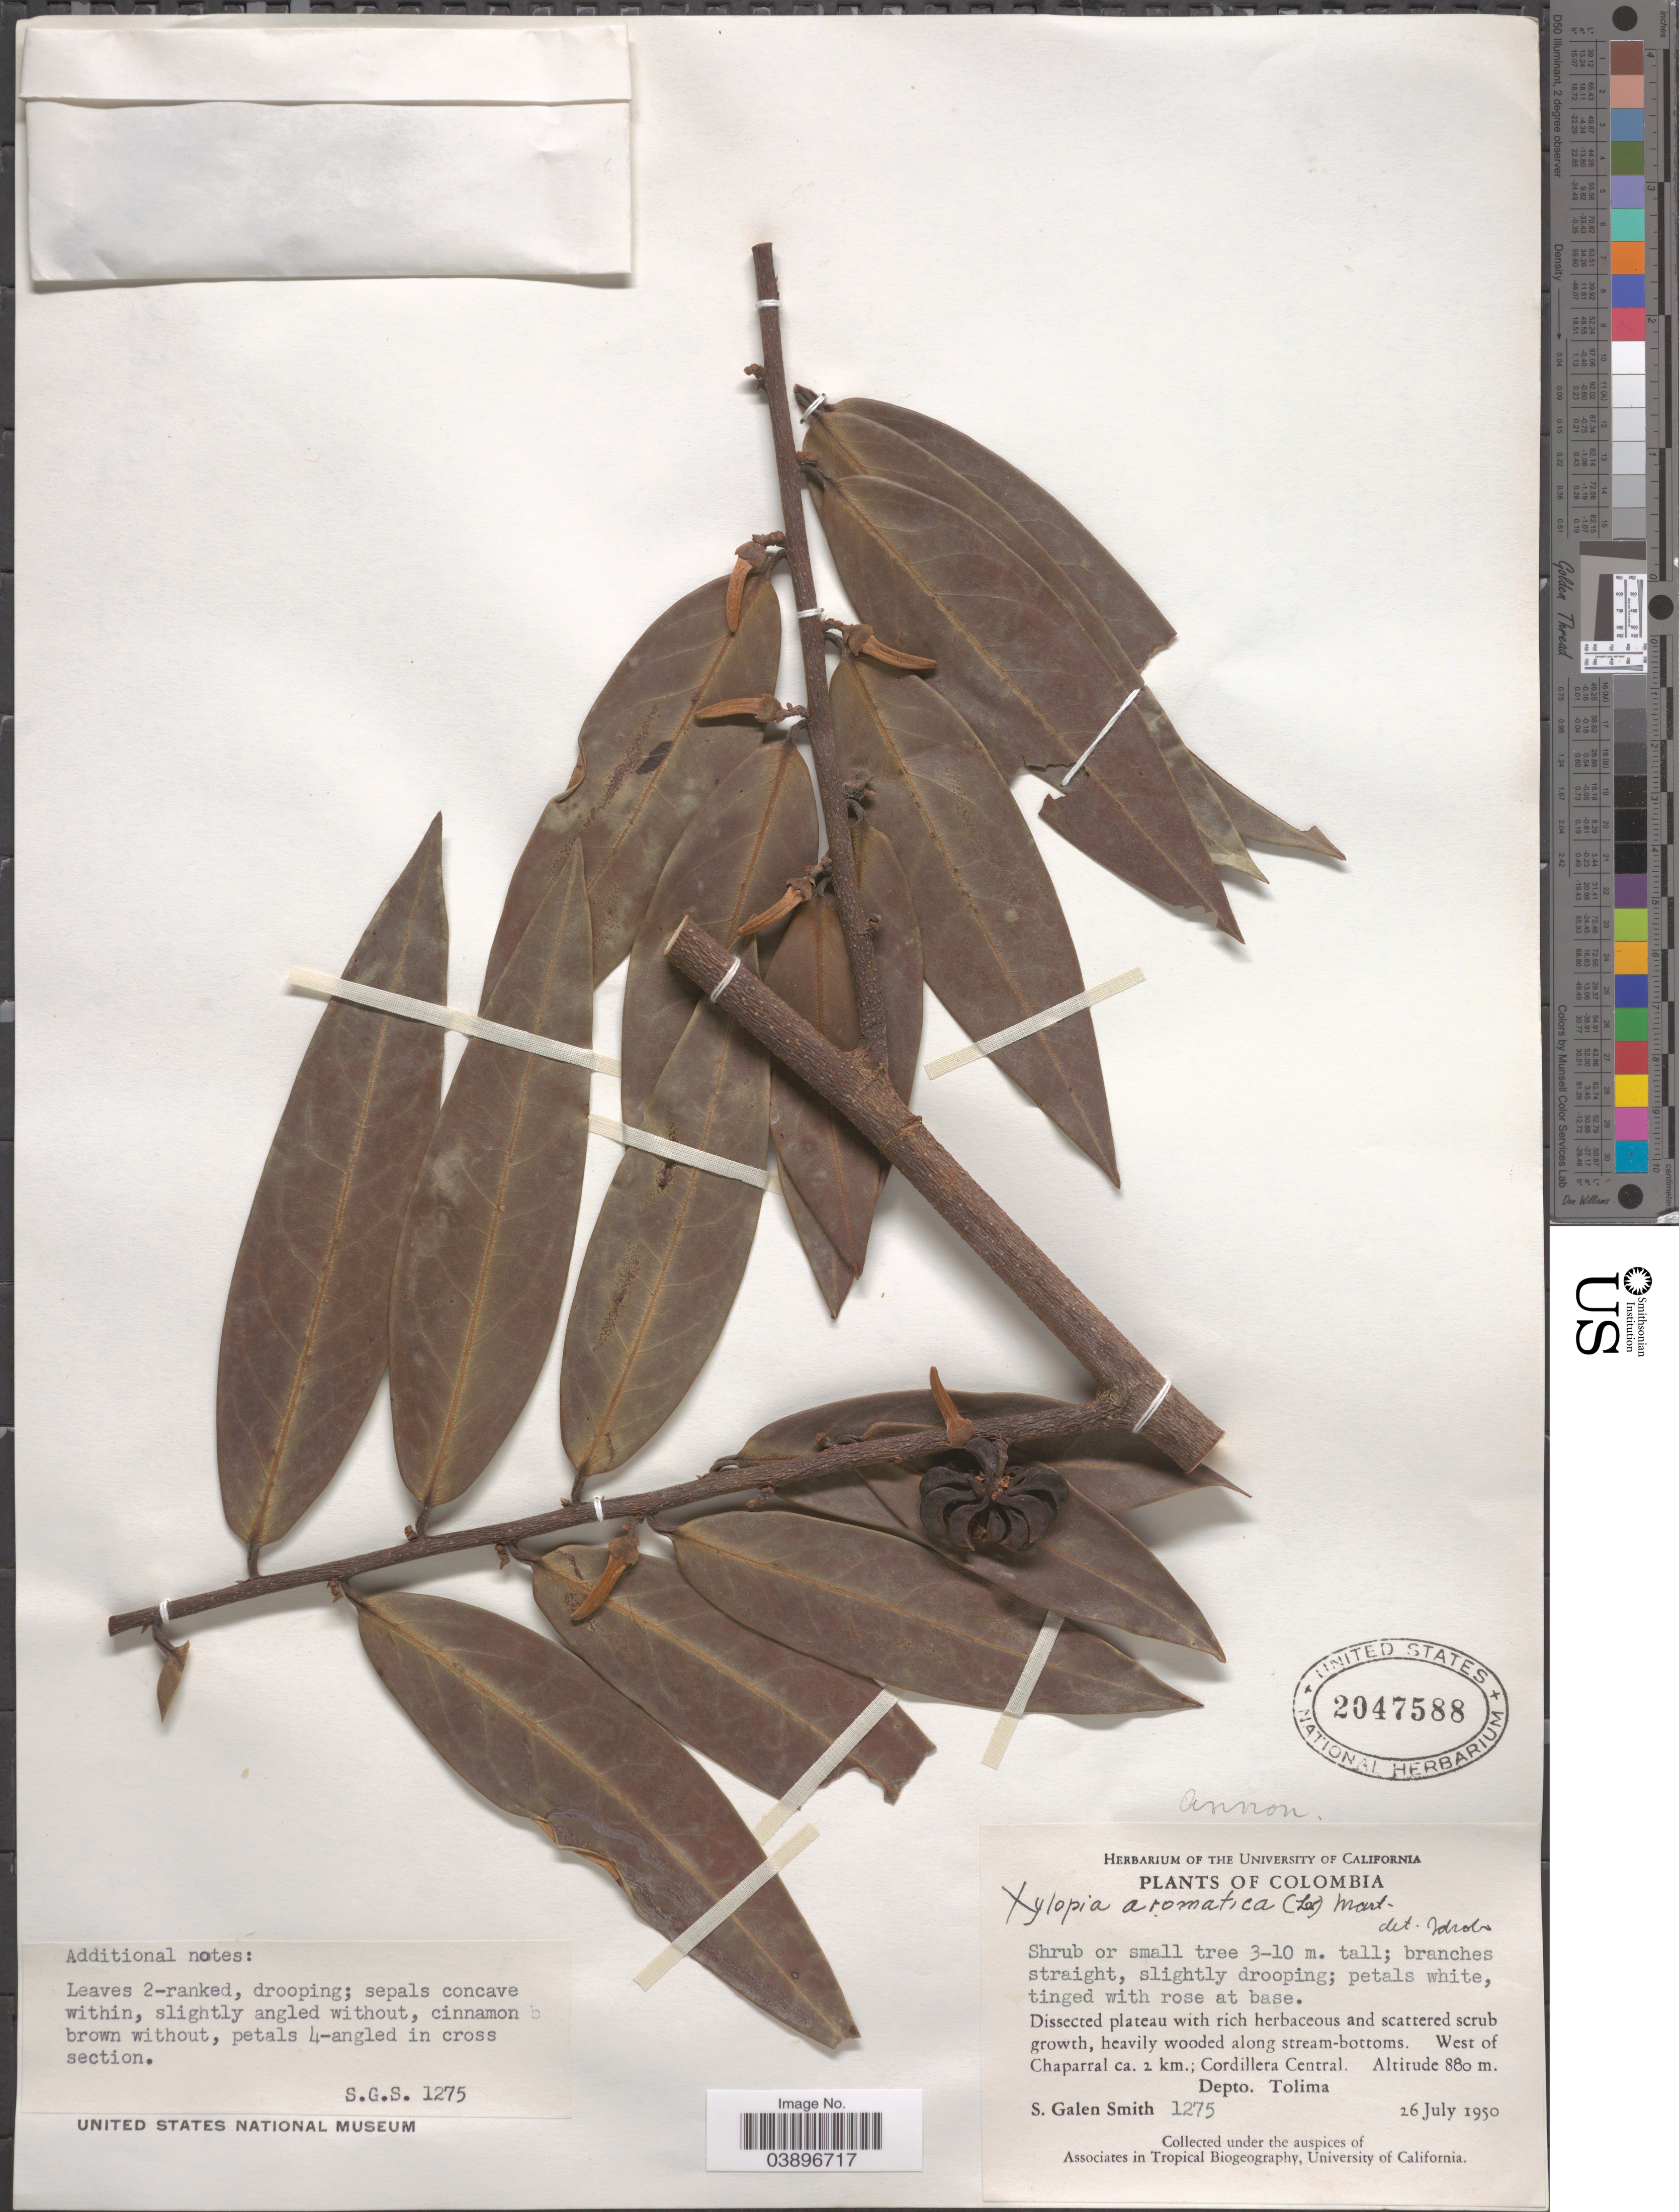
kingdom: Plantae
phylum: Tracheophyta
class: Magnoliopsida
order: Magnoliales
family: Annonaceae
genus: Xylopia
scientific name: Xylopia aromatica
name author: (Lam.) Mart.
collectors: S. G. Smith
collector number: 1275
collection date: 1950-07-26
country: Colombia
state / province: Tolima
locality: West of Chaparral ca. 2 km.; Cordillera Central. Depto. Tolima.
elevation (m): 880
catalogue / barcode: US 2047588